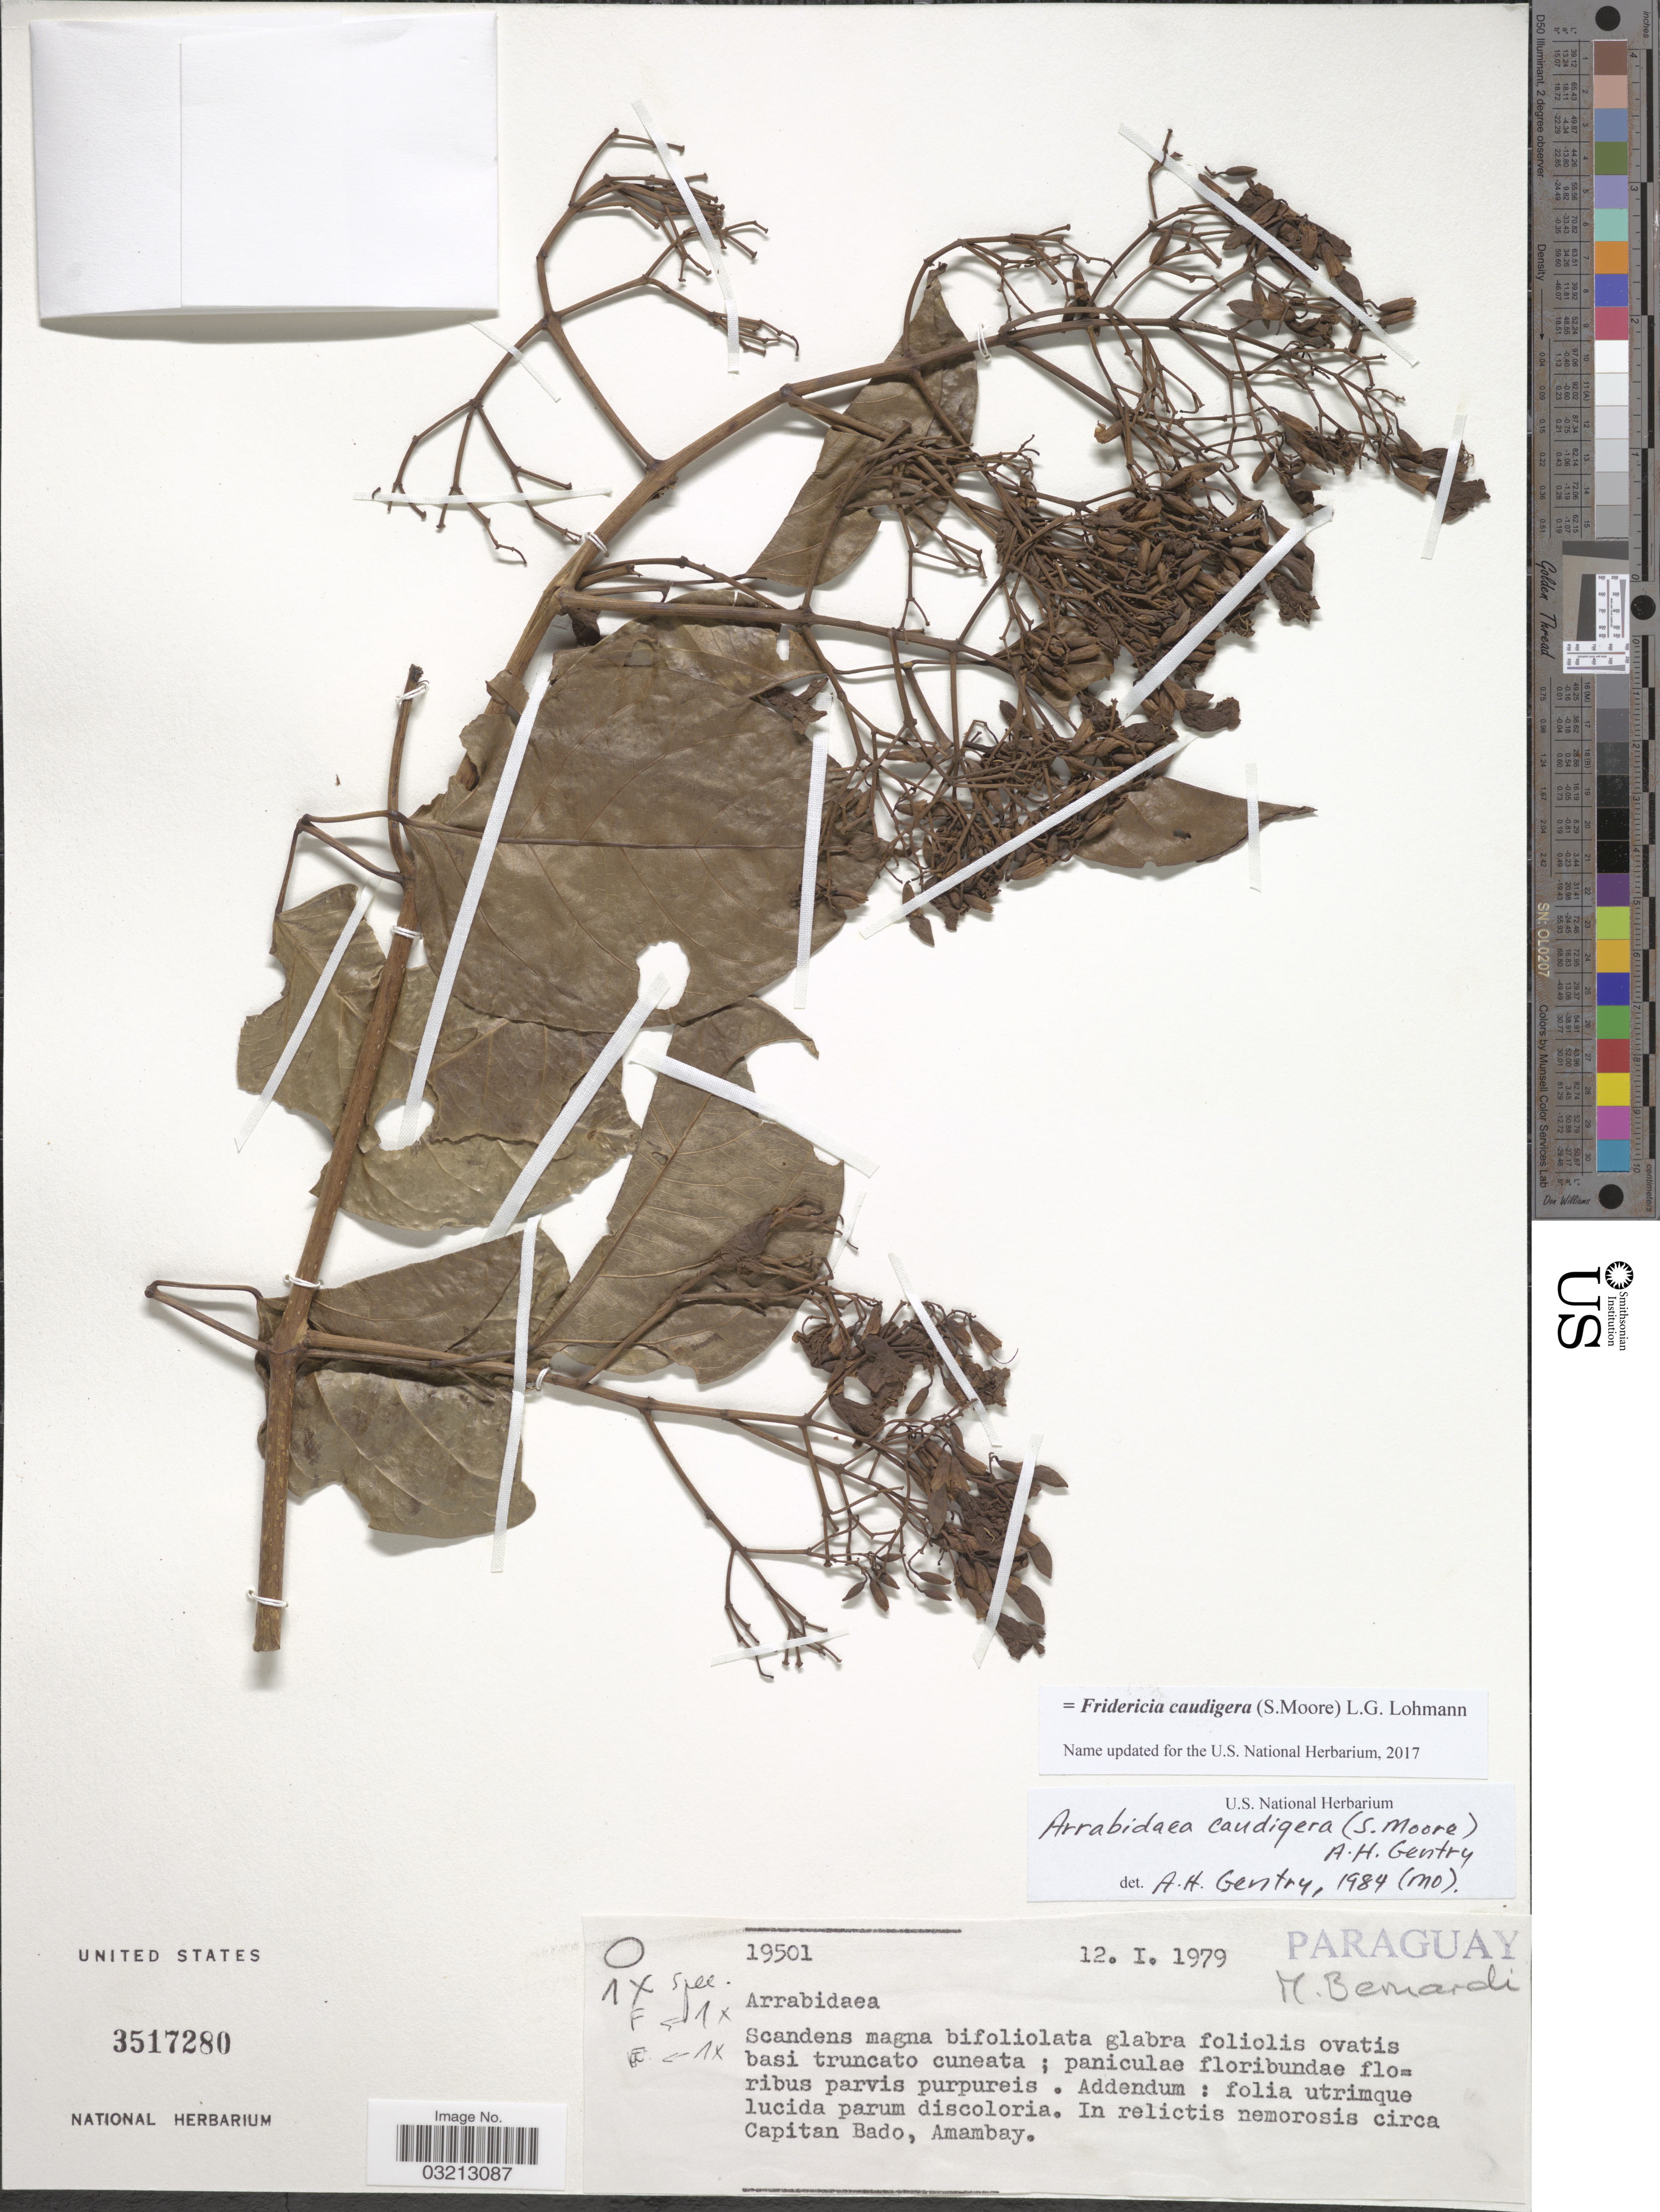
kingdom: Plantae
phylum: Tracheophyta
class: Magnoliopsida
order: Lamiales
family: Bignoniaceae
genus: Fridericia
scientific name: Fridericia caudigera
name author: (S. Moore) L.G. Lohmann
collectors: M. Bernardi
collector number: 19501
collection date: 1979-01-12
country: Paraguay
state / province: Amambay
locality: In relictis nomorosis circa Capitan Bado.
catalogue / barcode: US 3517280